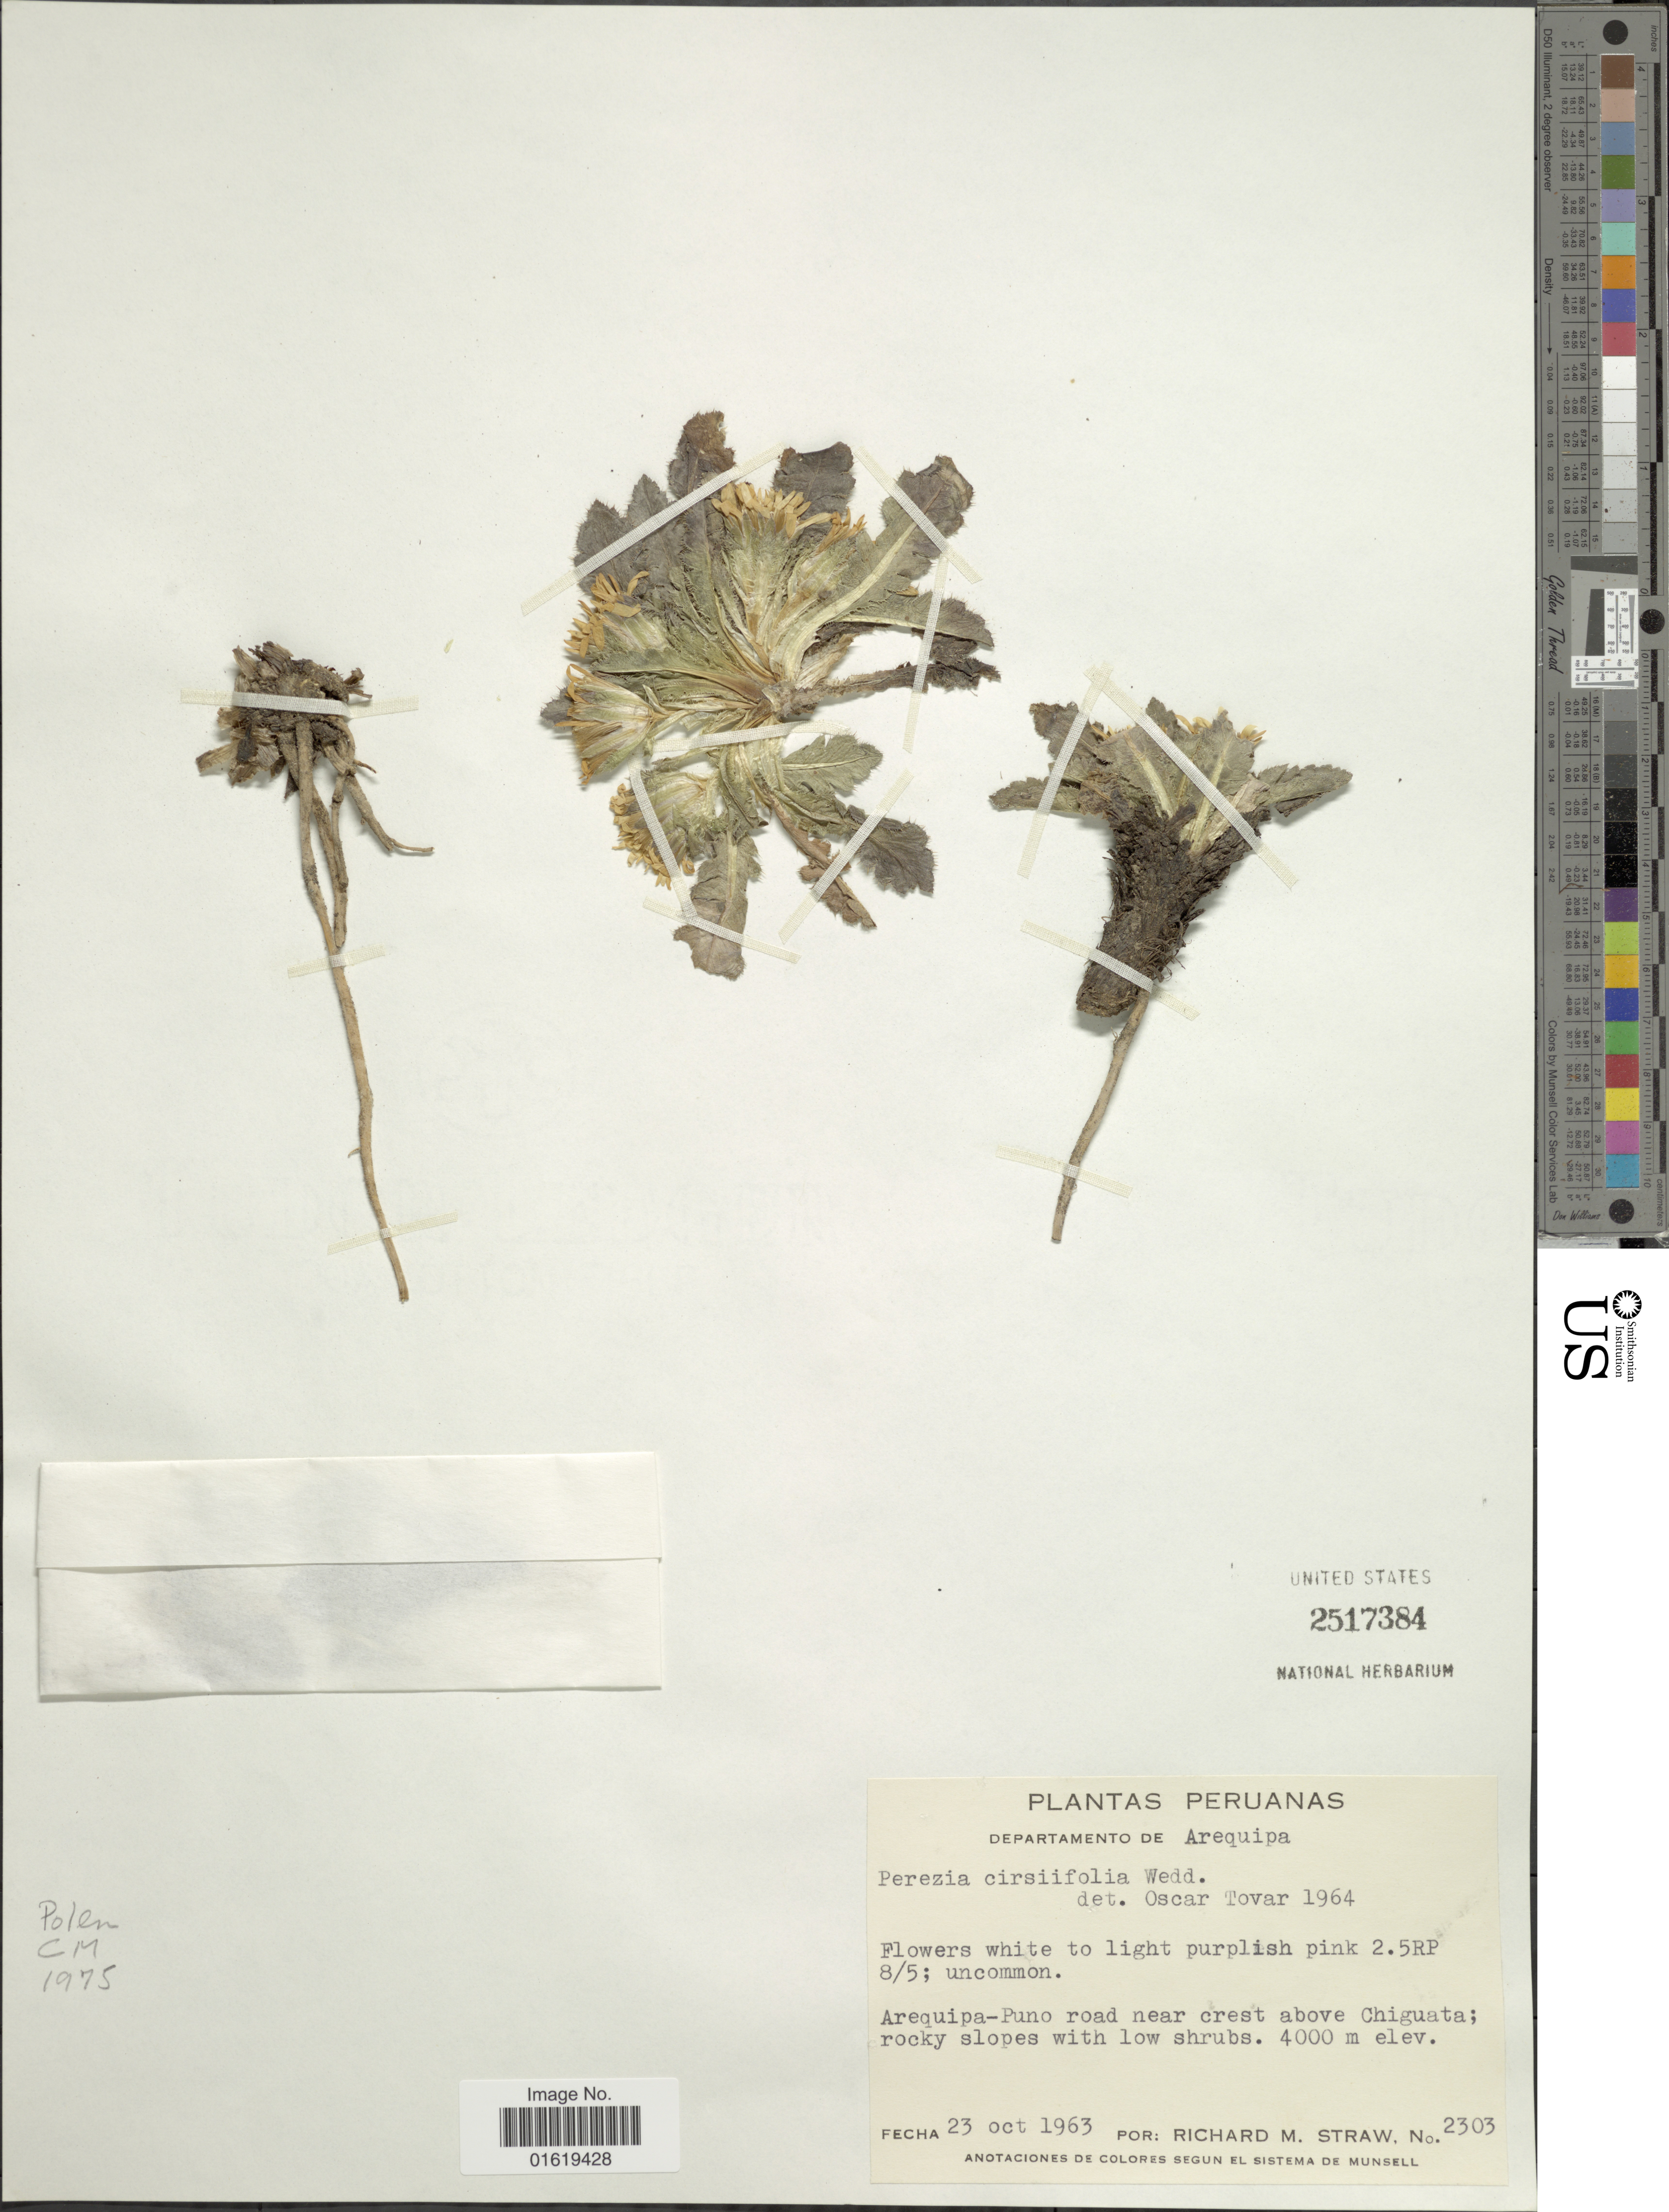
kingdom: Plantae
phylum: Tracheophyta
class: Magnoliopsida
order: Asterales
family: Asteraceae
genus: Perezia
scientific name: Perezia coerulescens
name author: Wedd.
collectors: R. M. Straw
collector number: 2303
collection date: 1963-10-23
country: Peru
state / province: Arequipa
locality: Departamento de Arequipa. Arequipa-Puno road tnear crest above Chiguata; rocky slopes with low shrubs.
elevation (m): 4000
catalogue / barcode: US 2517384